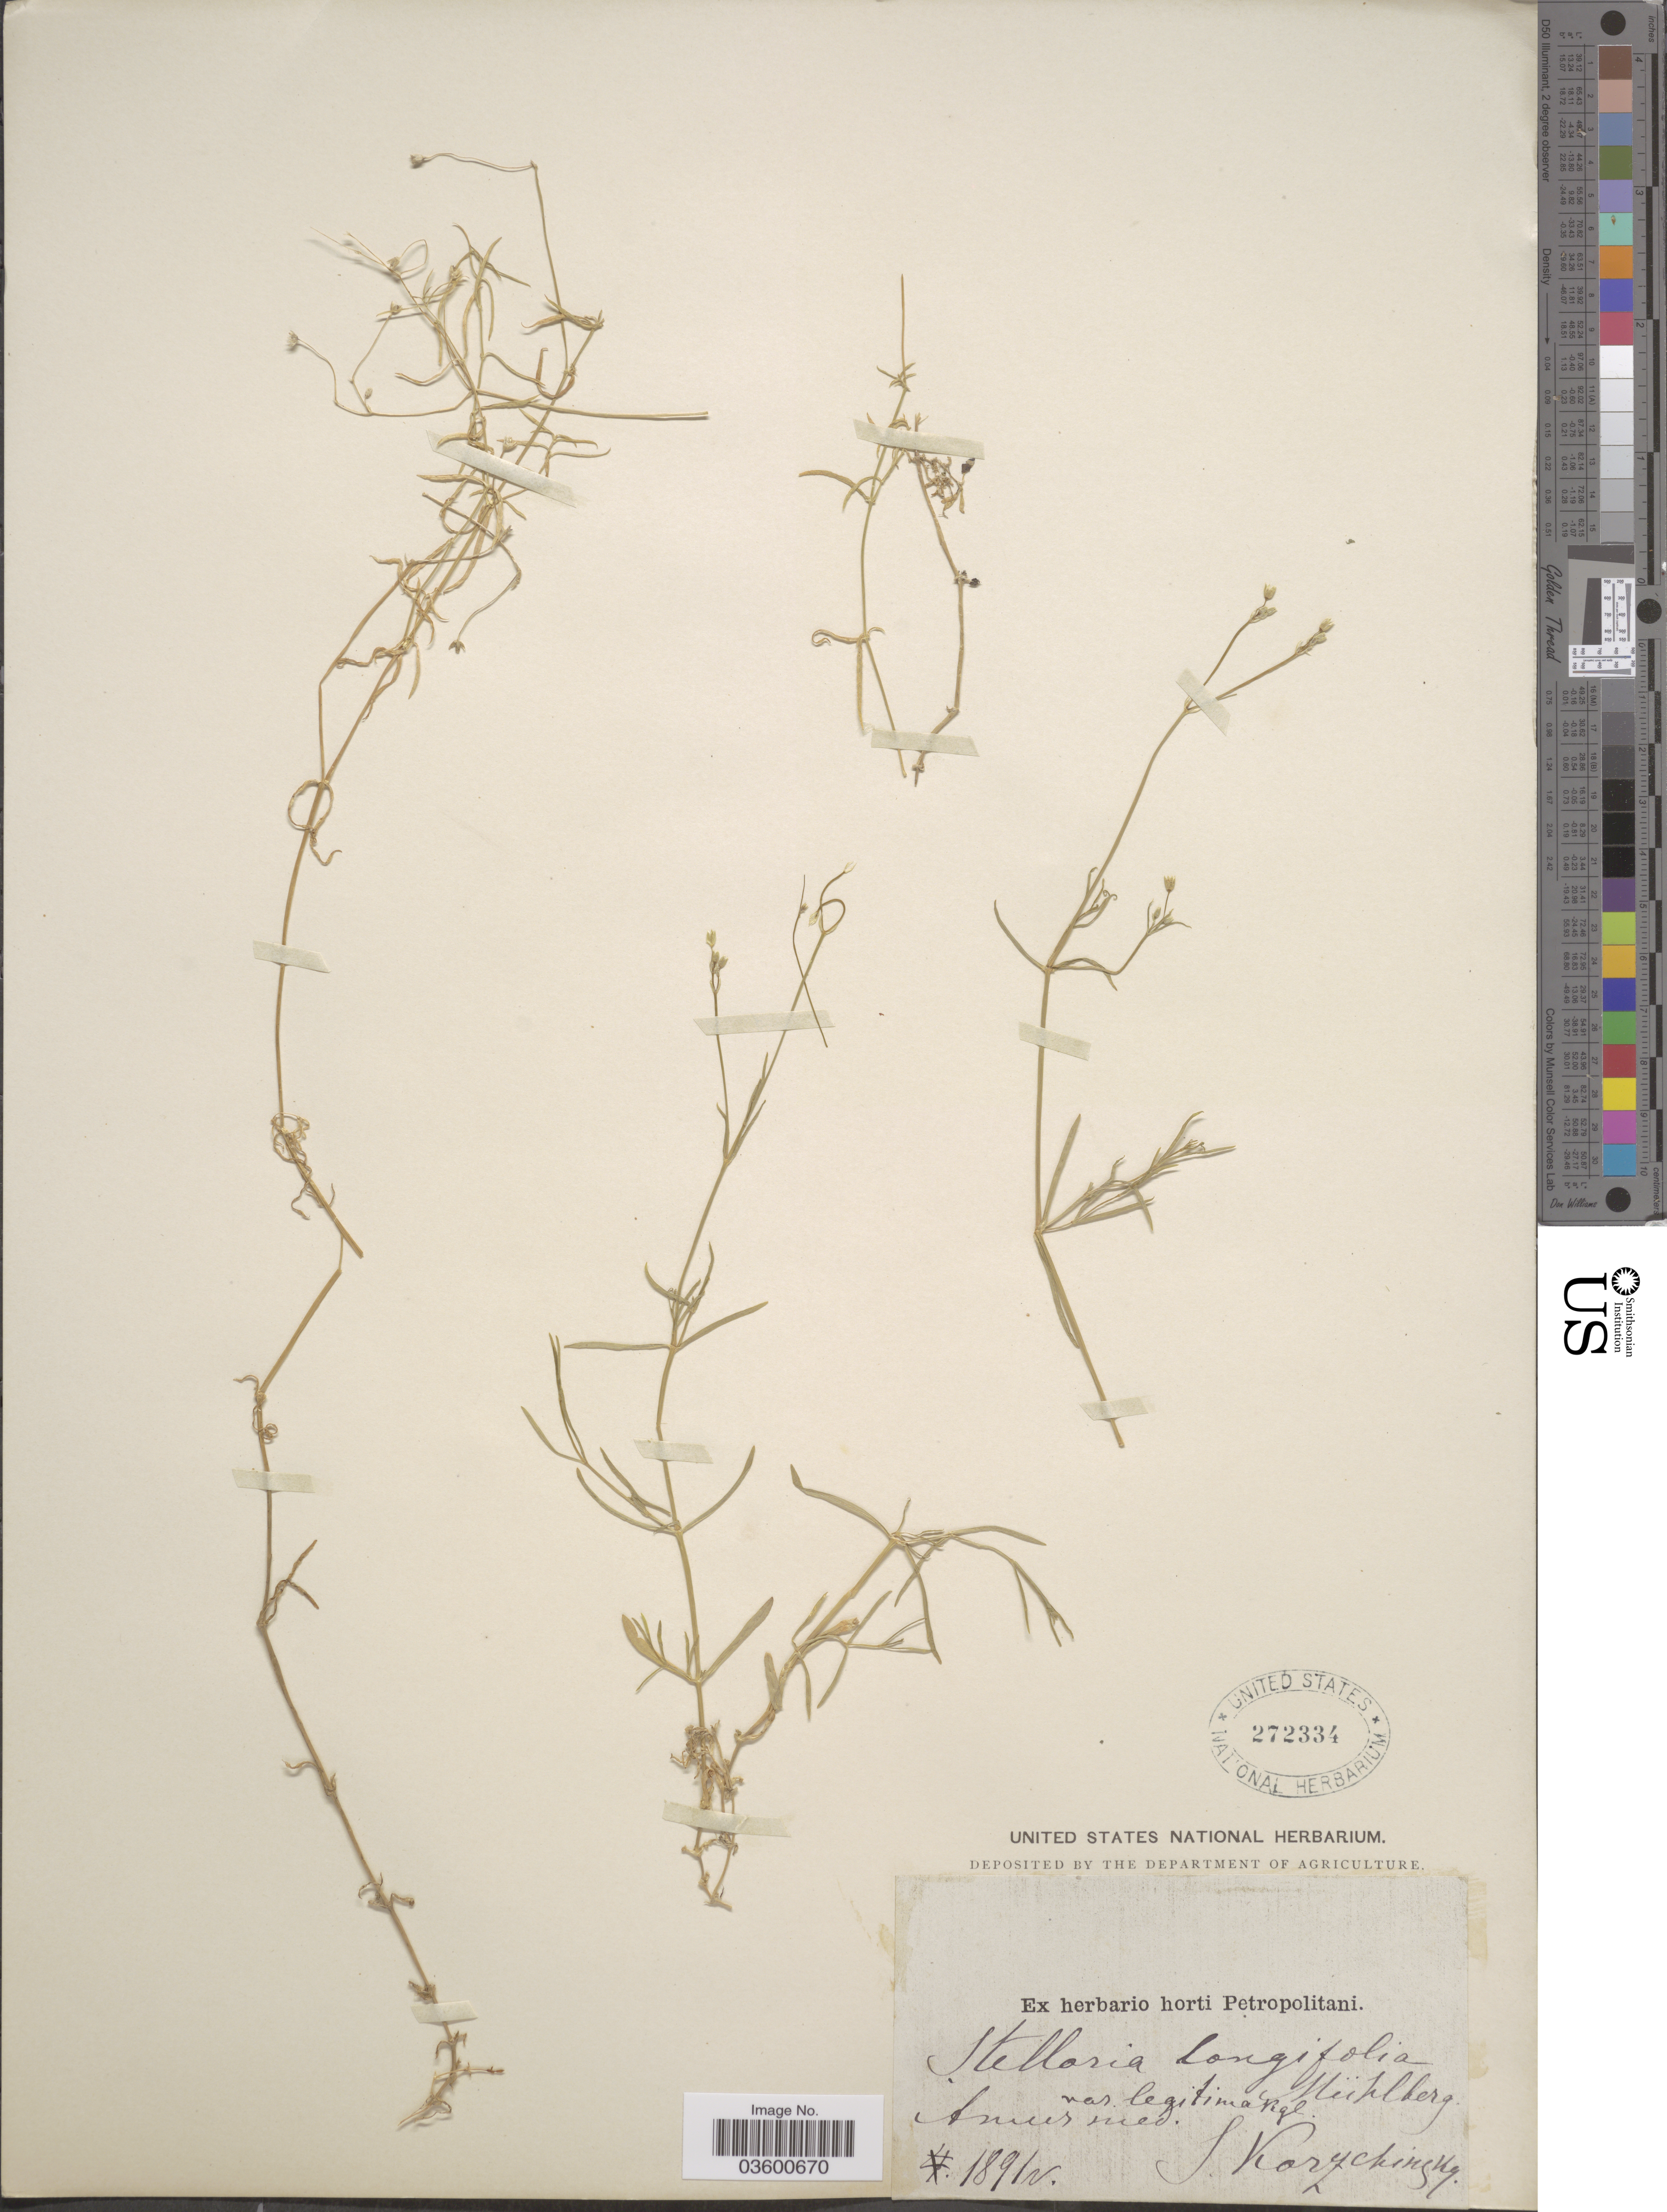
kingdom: Plantae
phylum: Tracheophyta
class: Magnoliopsida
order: Caryophyllales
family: Caryophyllaceae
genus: Stellaria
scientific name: Stellaria longifolia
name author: Muhl. ex Willd.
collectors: S. Korzchinsky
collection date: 1891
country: Russian Federation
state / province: Amur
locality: Amur med.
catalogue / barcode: US 272334